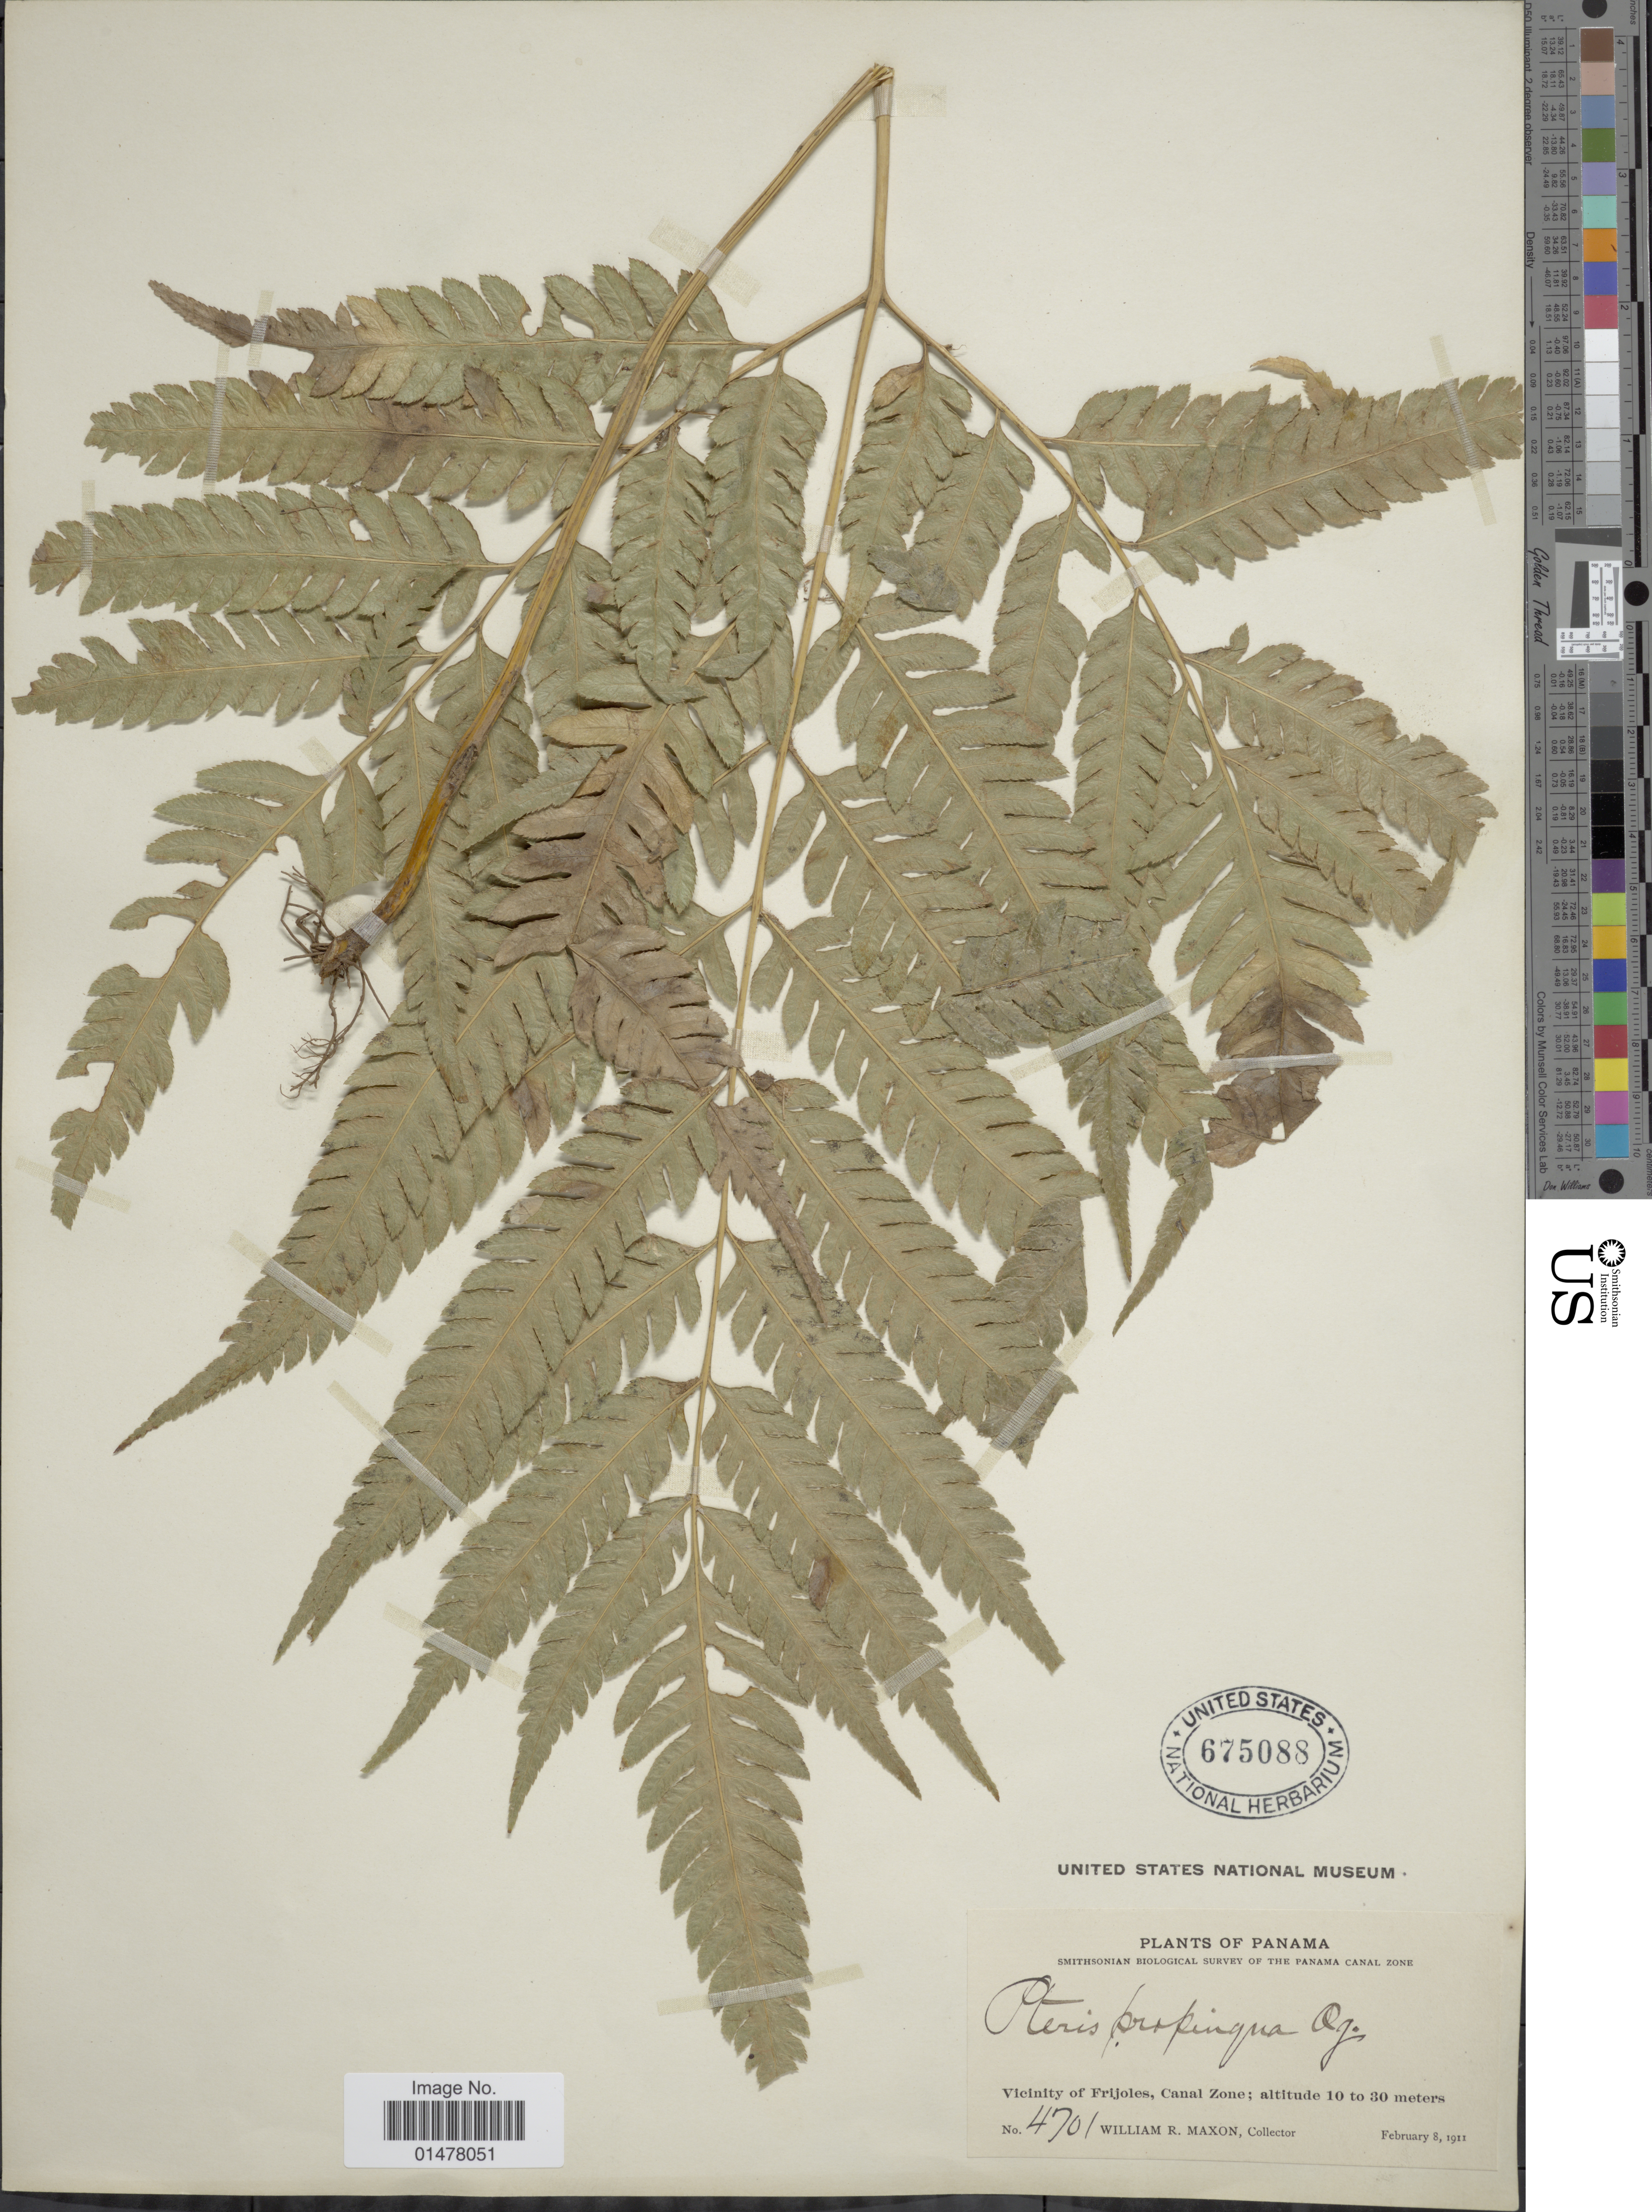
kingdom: Plantae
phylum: Tracheophyta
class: Polypodiopsida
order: Polypodiales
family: Pteridaceae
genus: Pteris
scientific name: Pteris propinqua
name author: J. Agardh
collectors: W. R. Maxon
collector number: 4701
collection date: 1911-02-08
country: Panama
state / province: Colón / Panamá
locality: PLants of Panama, Vicinity of Frijoles, Canal Zone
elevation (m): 10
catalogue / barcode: US 675088